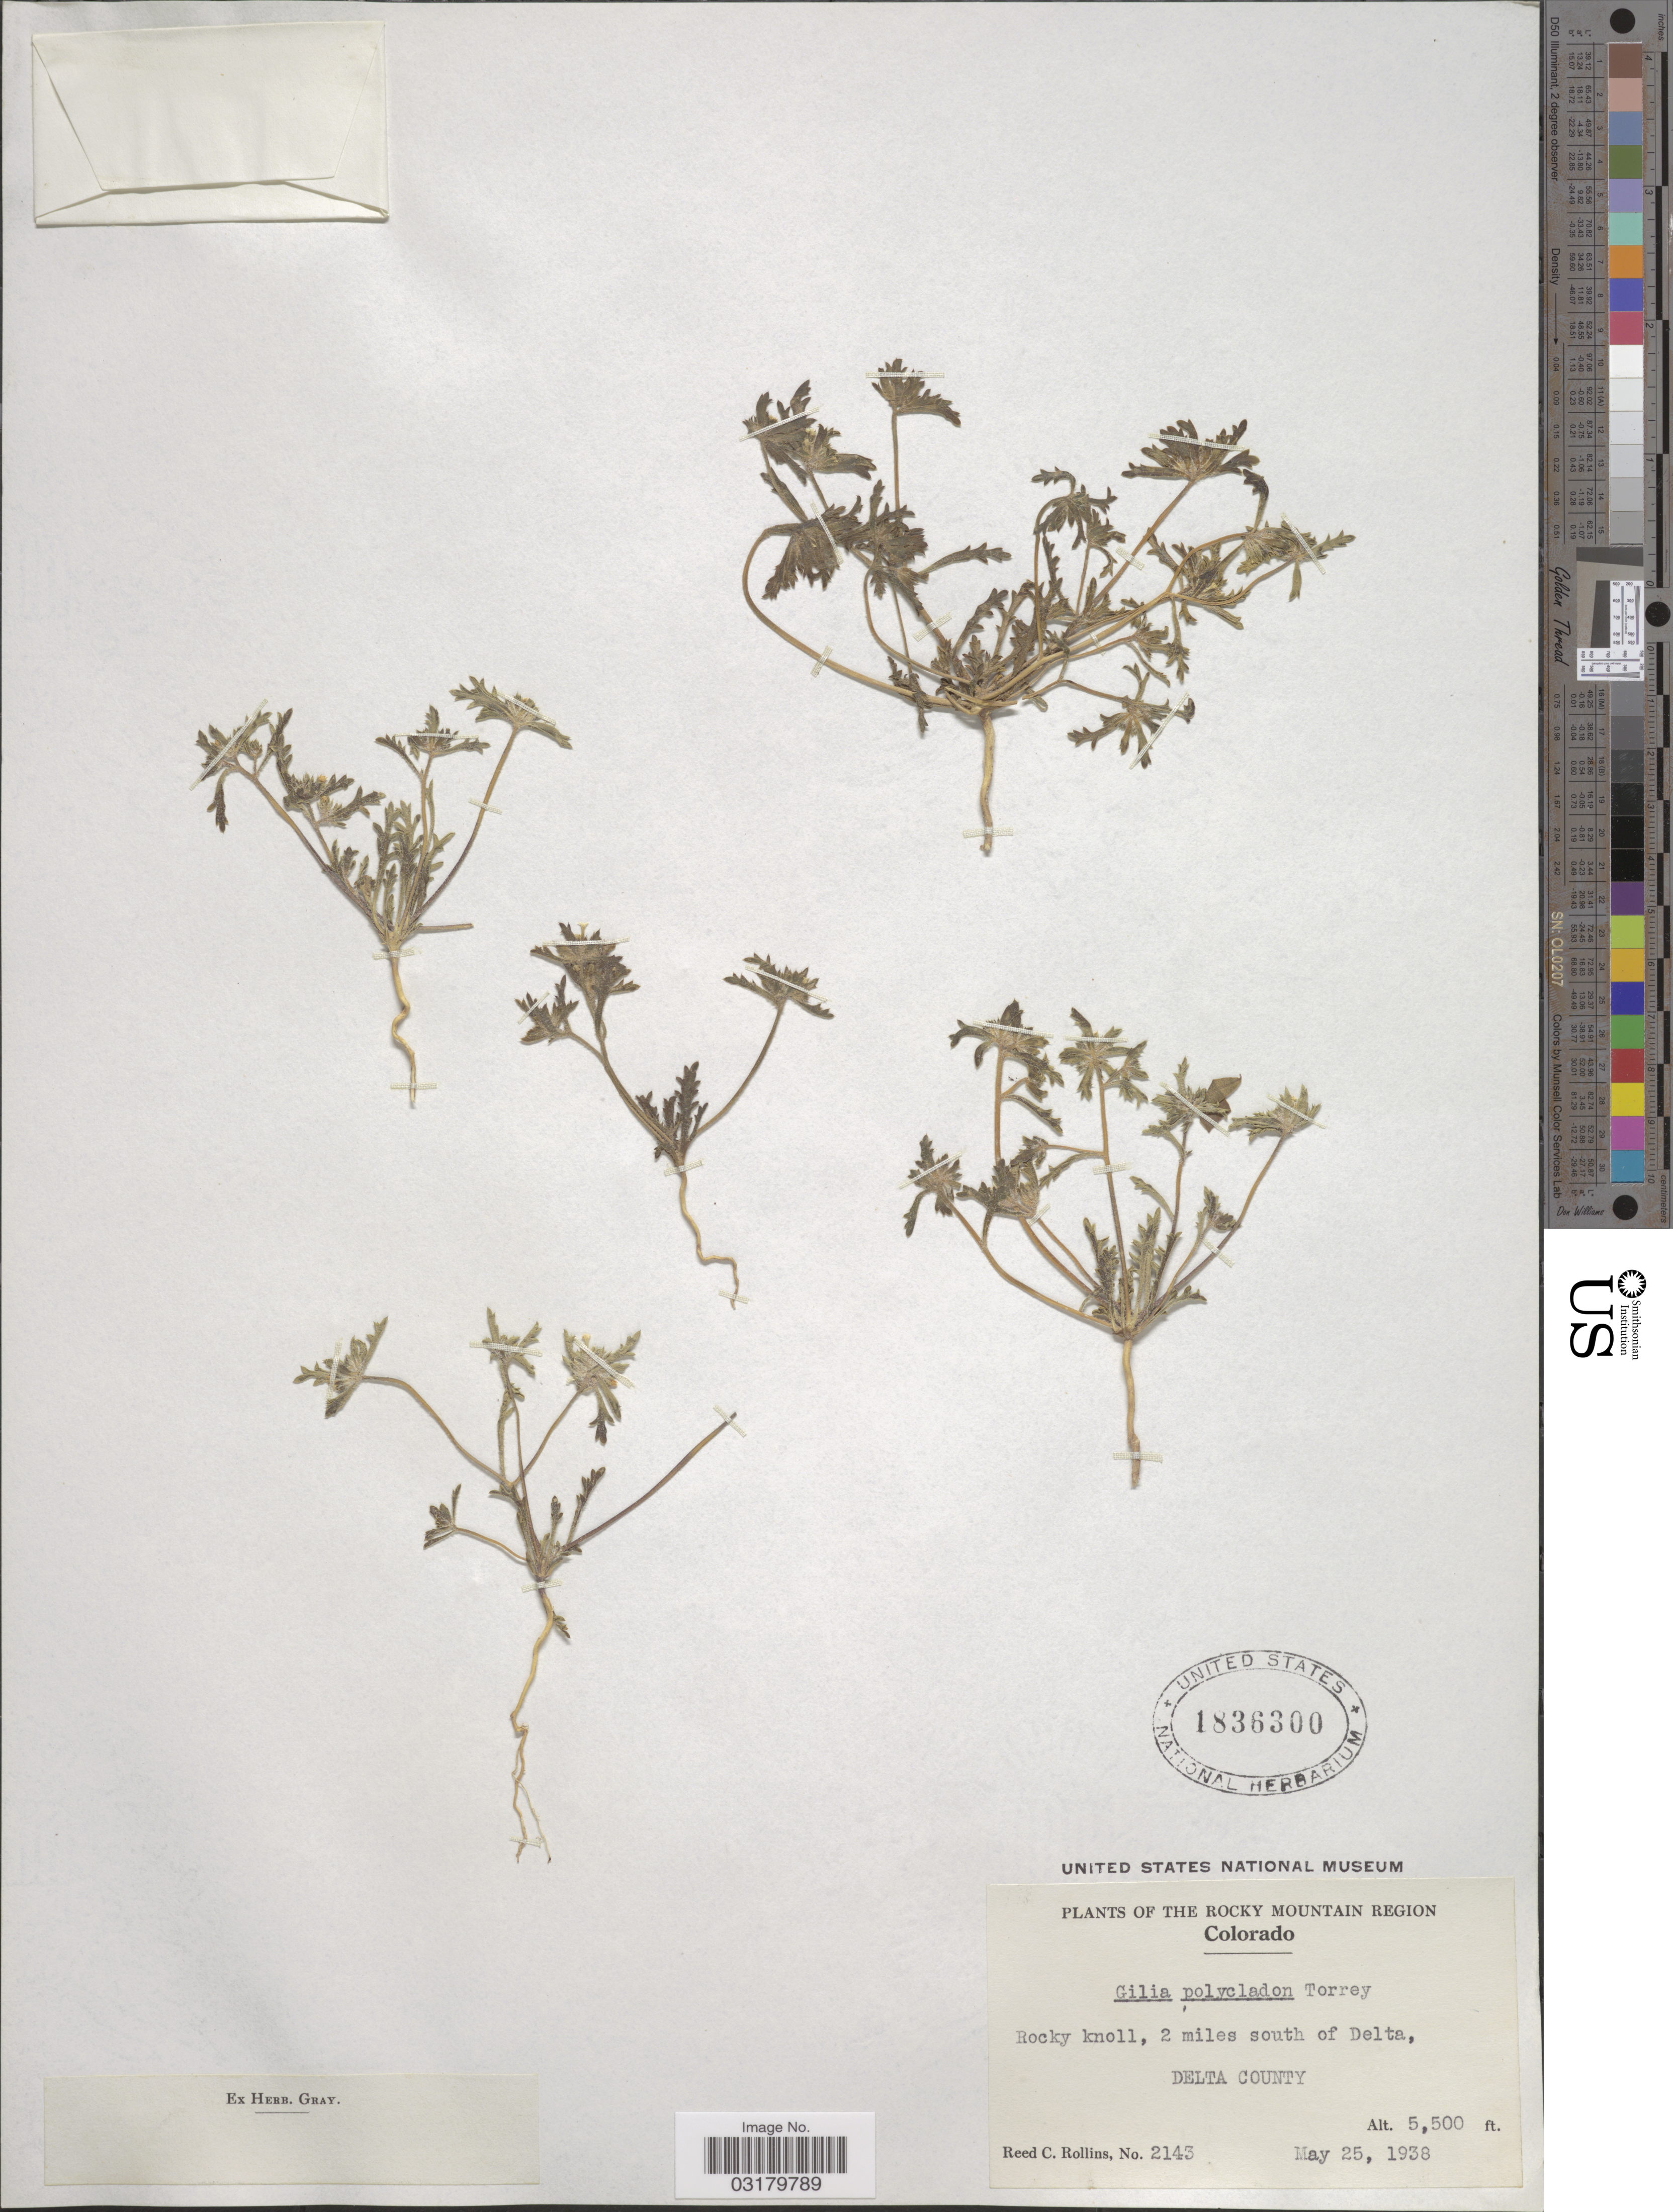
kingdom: Plantae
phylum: Tracheophyta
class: Magnoliopsida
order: Ericales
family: Polemoniaceae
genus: Ipomopsis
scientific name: Ipomopsis polycladon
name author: (Torr.) V.E. Grant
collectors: R. C. Rollins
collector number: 2143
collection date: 1938-05-25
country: United States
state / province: Colorado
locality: The Rocky Mountain Region. Rocky knoll, 2 miles south of Delta, Delta County.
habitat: rocky knoll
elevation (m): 1676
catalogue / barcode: US 1836300